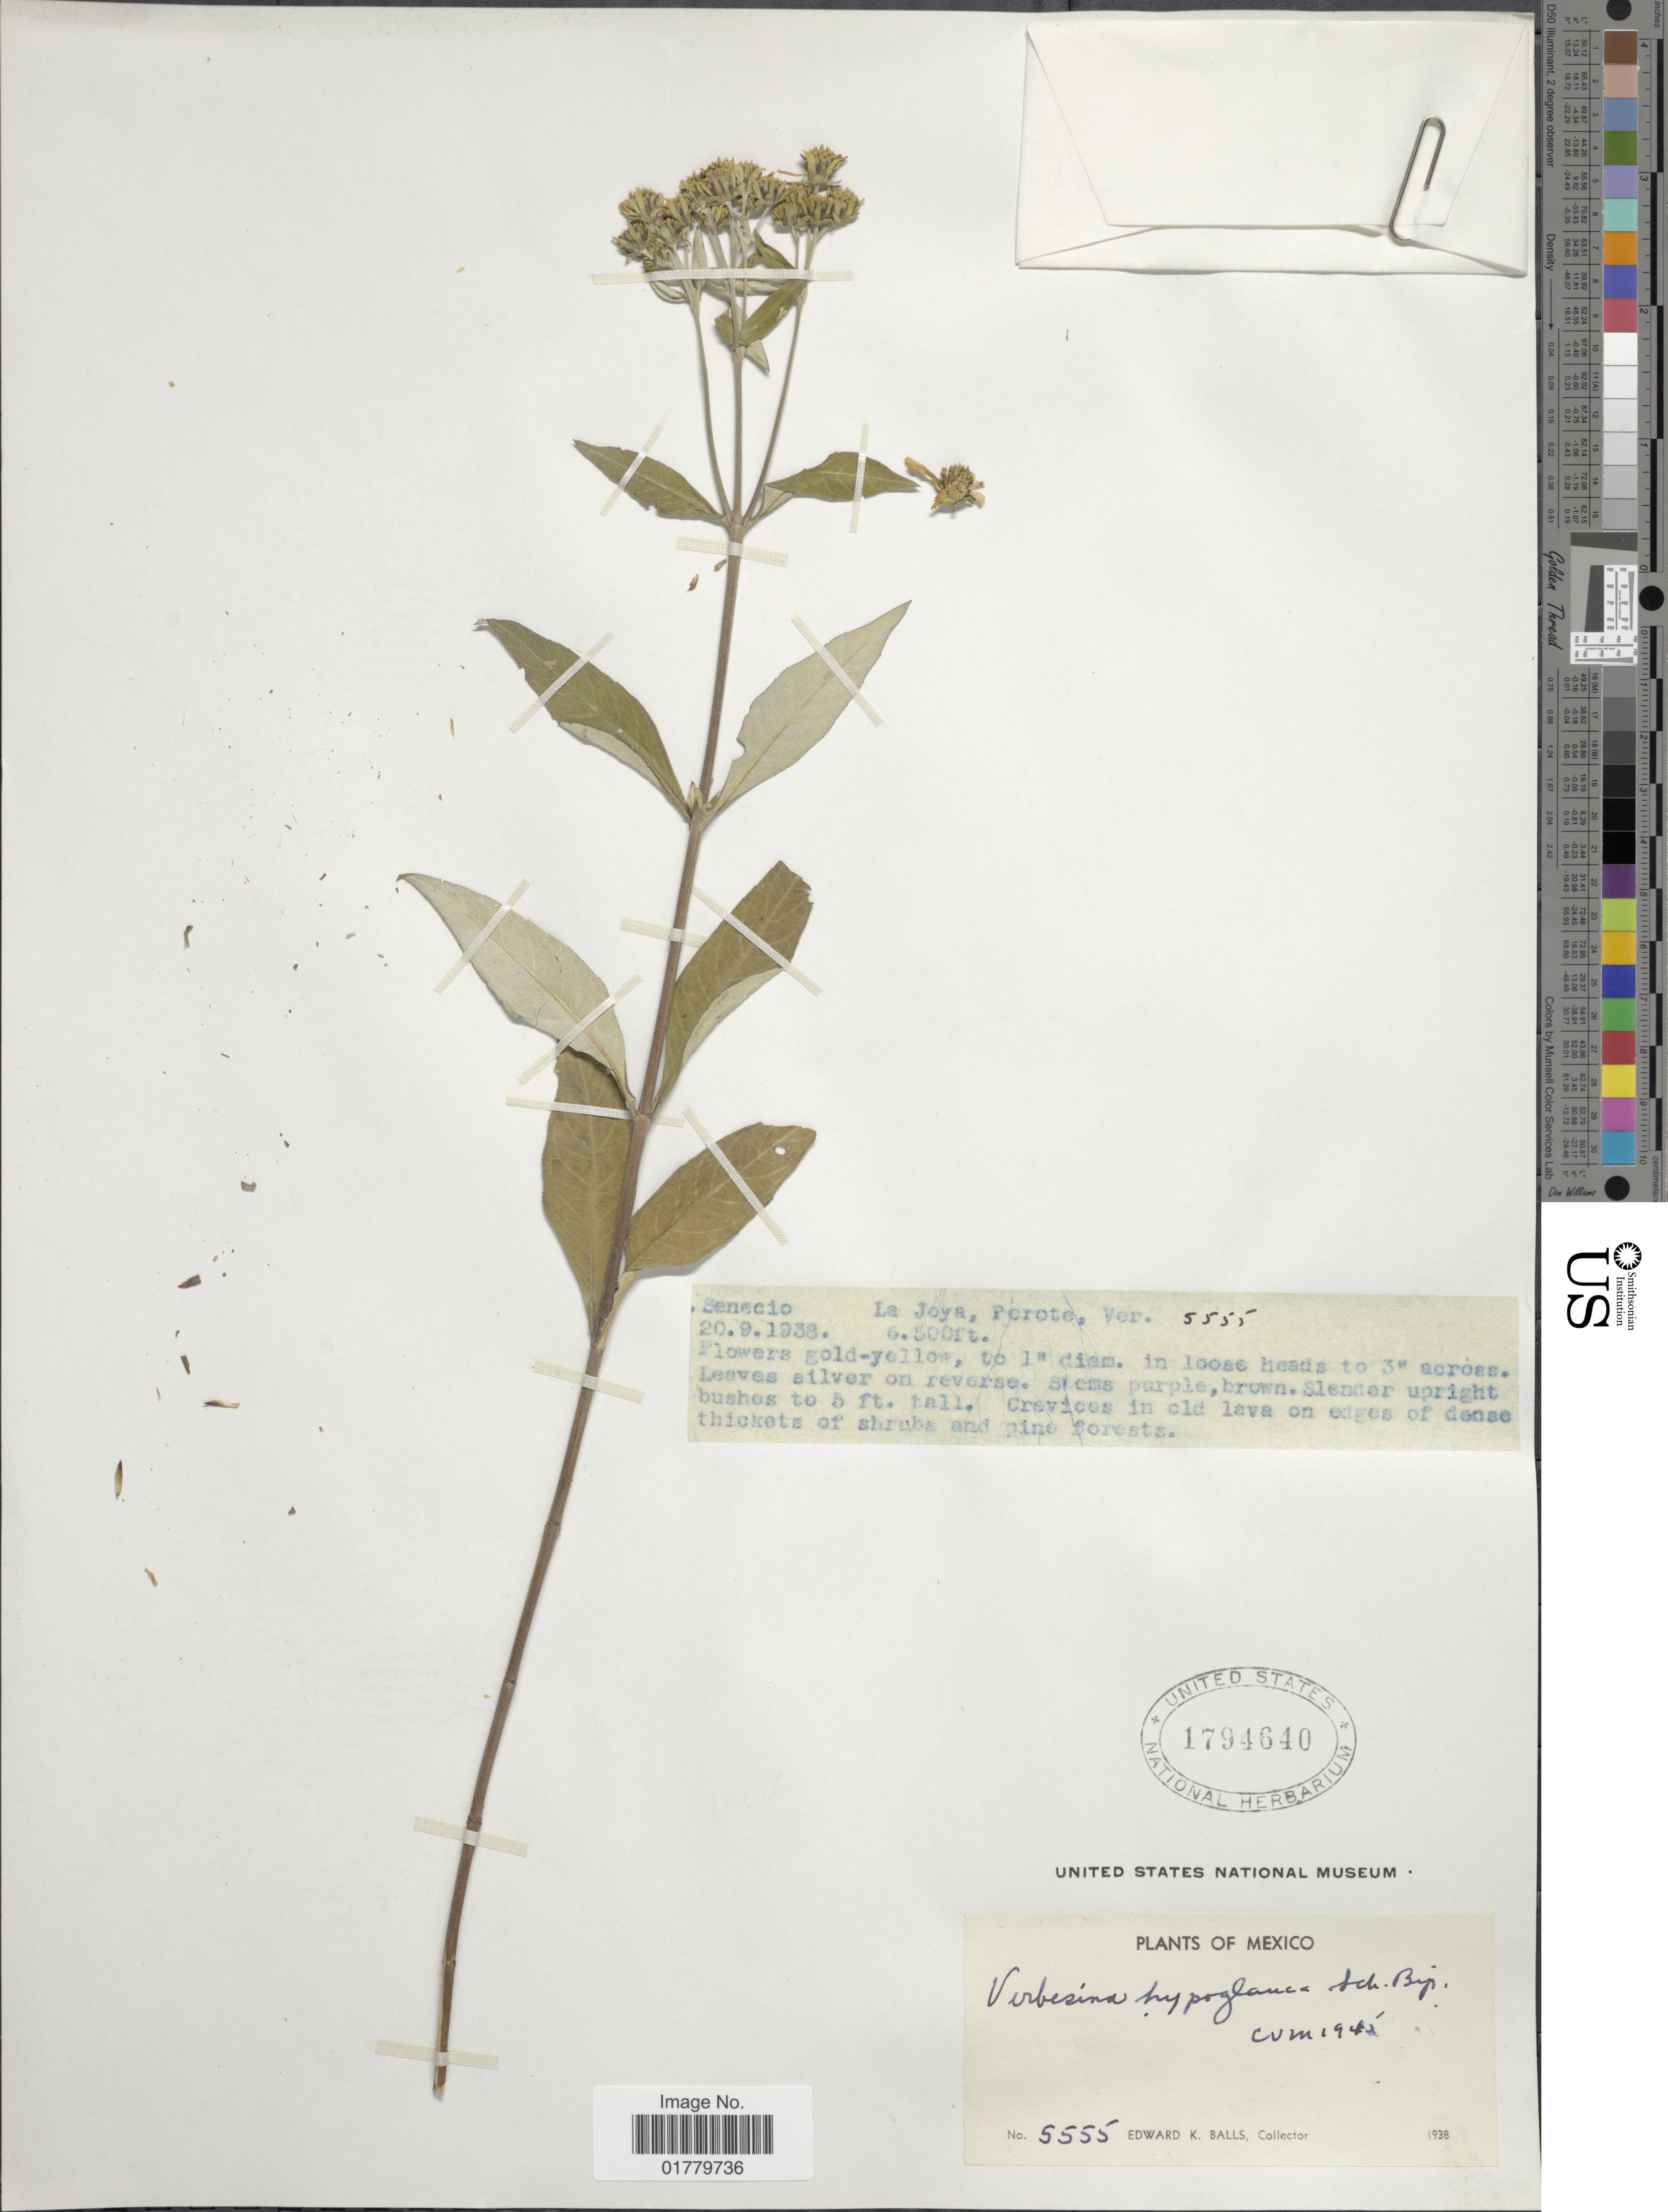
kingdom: Plantae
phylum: Tracheophyta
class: Magnoliopsida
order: Asterales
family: Asteraceae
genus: Verbesina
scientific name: Verbesina hypoglauca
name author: Sch. Bip. ex Klatt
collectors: E. K. Balls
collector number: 5555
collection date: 1938-09-20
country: Mexico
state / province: Veracruz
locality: Senecio. La Joya, Perote, Ver.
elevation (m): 1981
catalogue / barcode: US 1794640